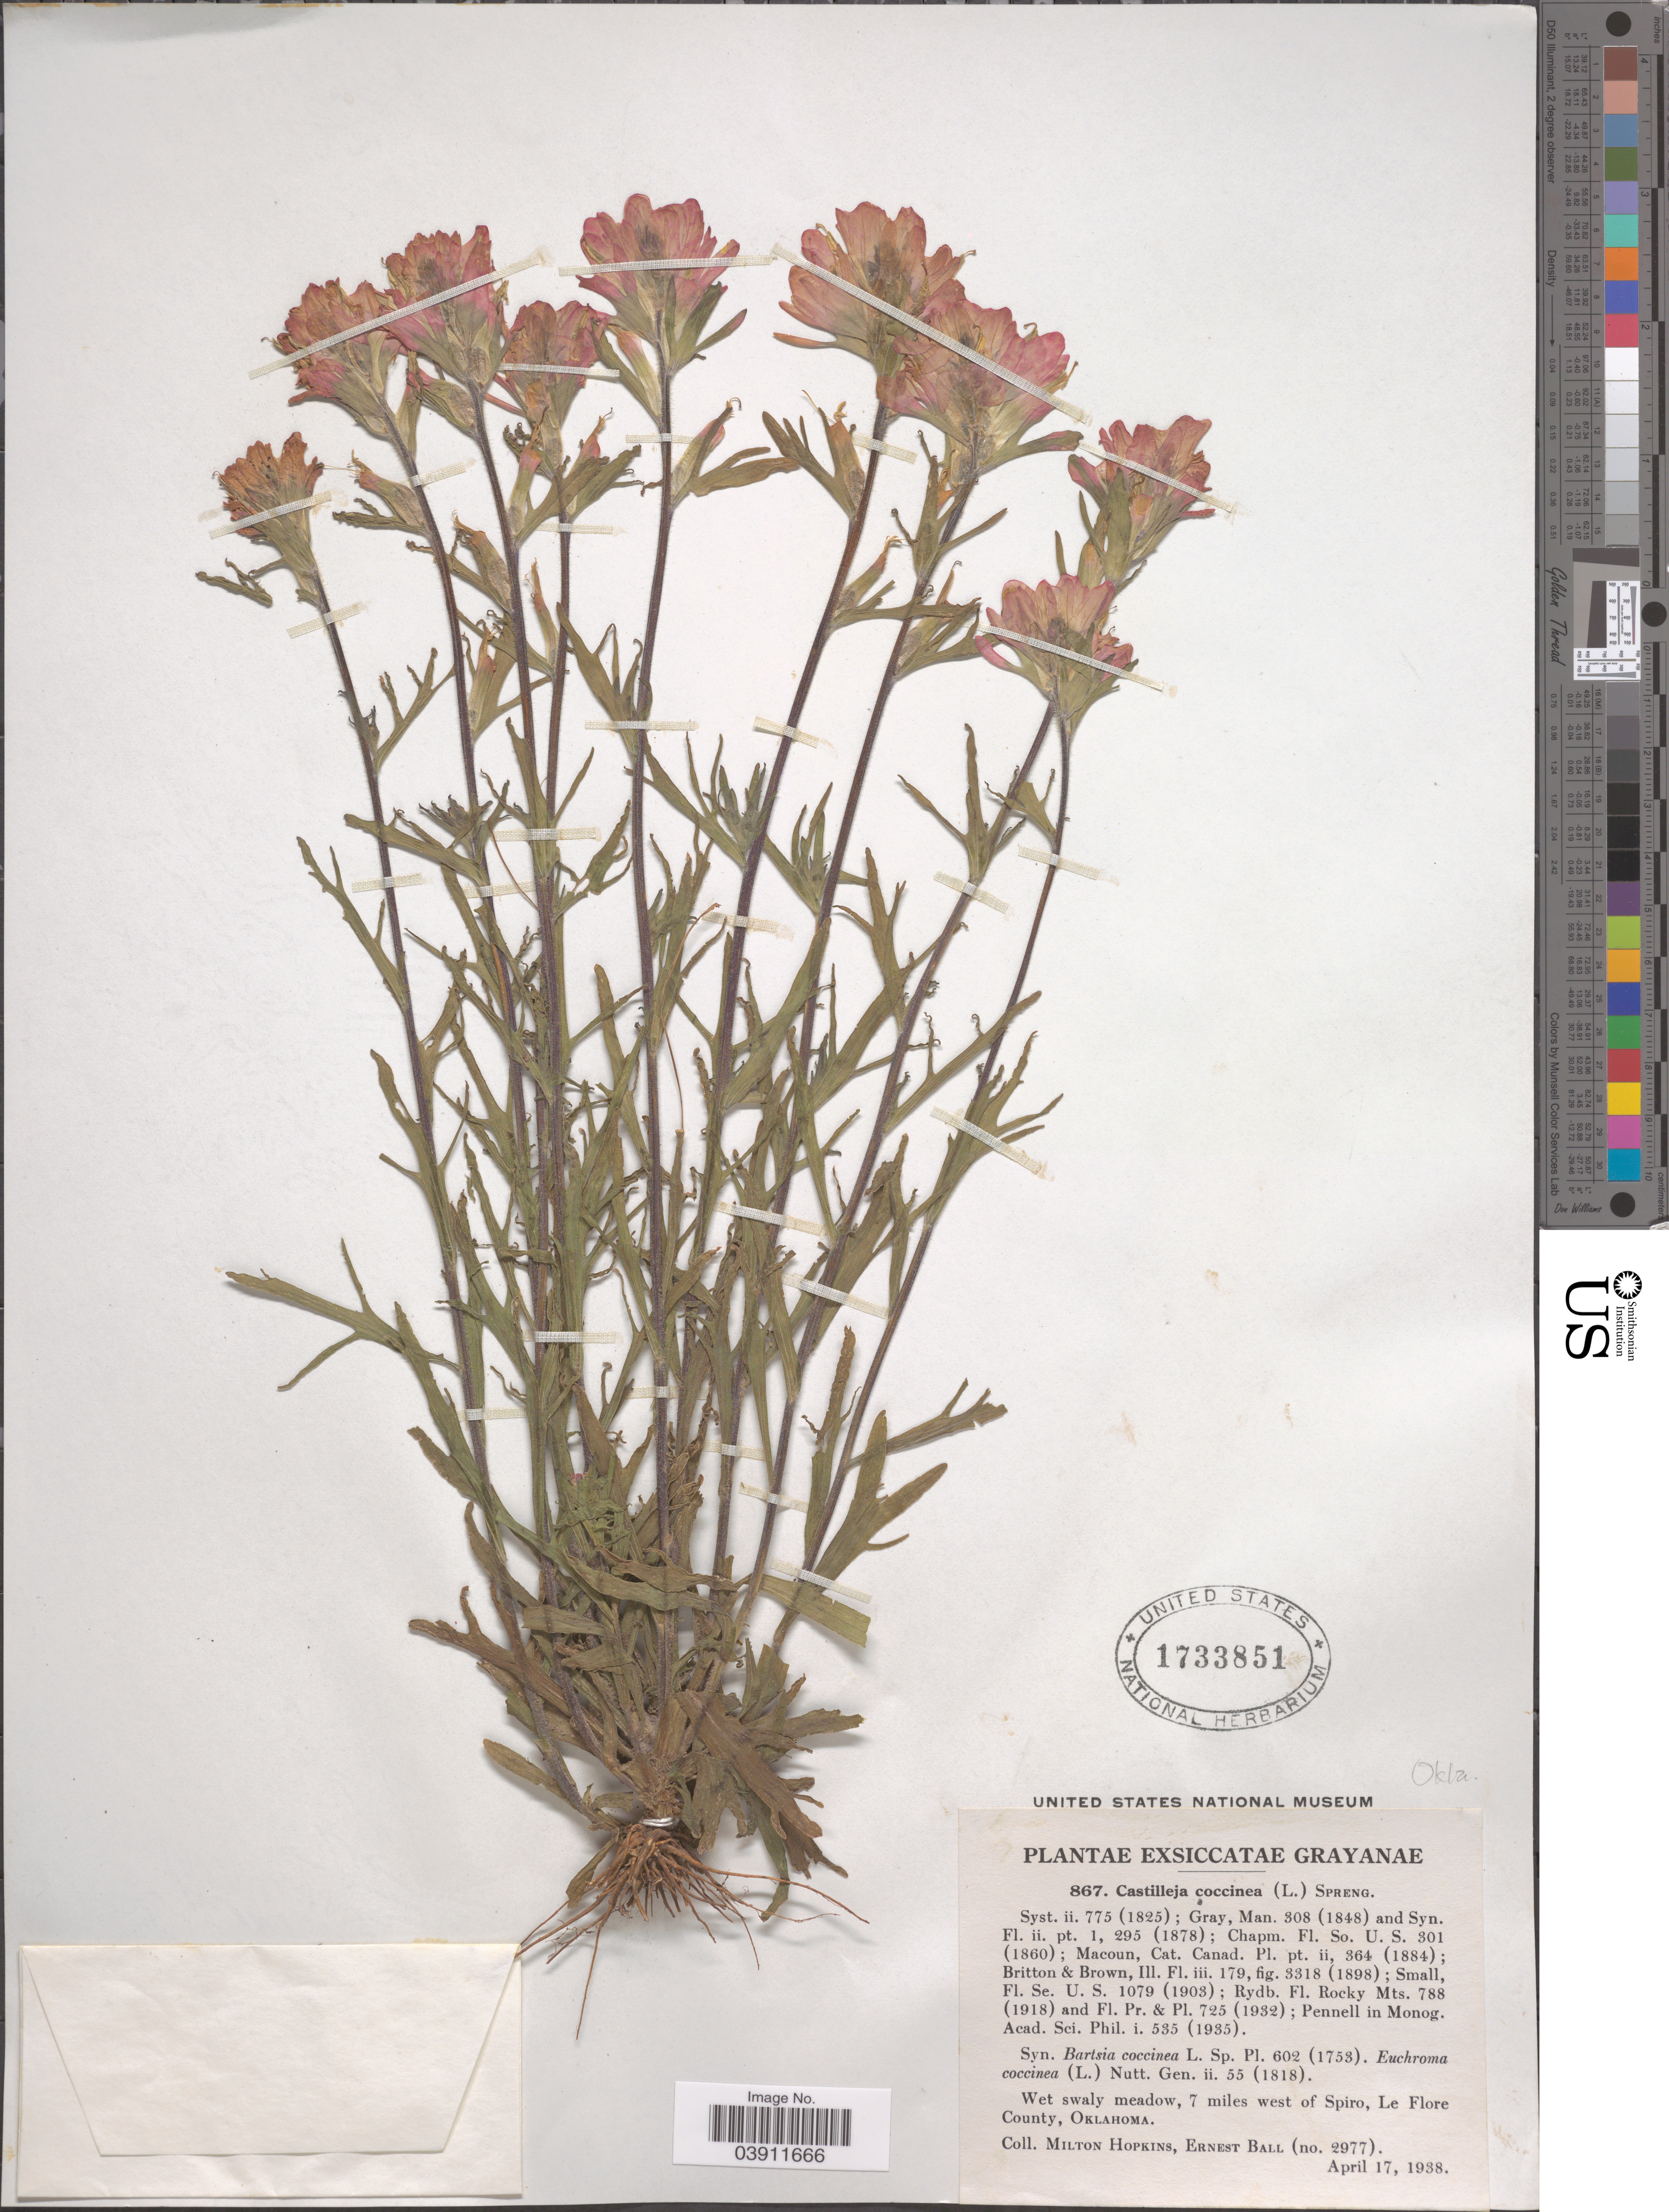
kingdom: Plantae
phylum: Tracheophyta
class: Magnoliopsida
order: Lamiales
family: Orobanchaceae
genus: Castilleja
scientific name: Castilleja coccinea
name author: (L.) Spreng.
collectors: M. Hopkins & E. Ball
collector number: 2977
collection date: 1938-04-17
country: United States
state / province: Oklahoma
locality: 7 miles west of Spiro, Le Flore County.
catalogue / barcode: US 1733851